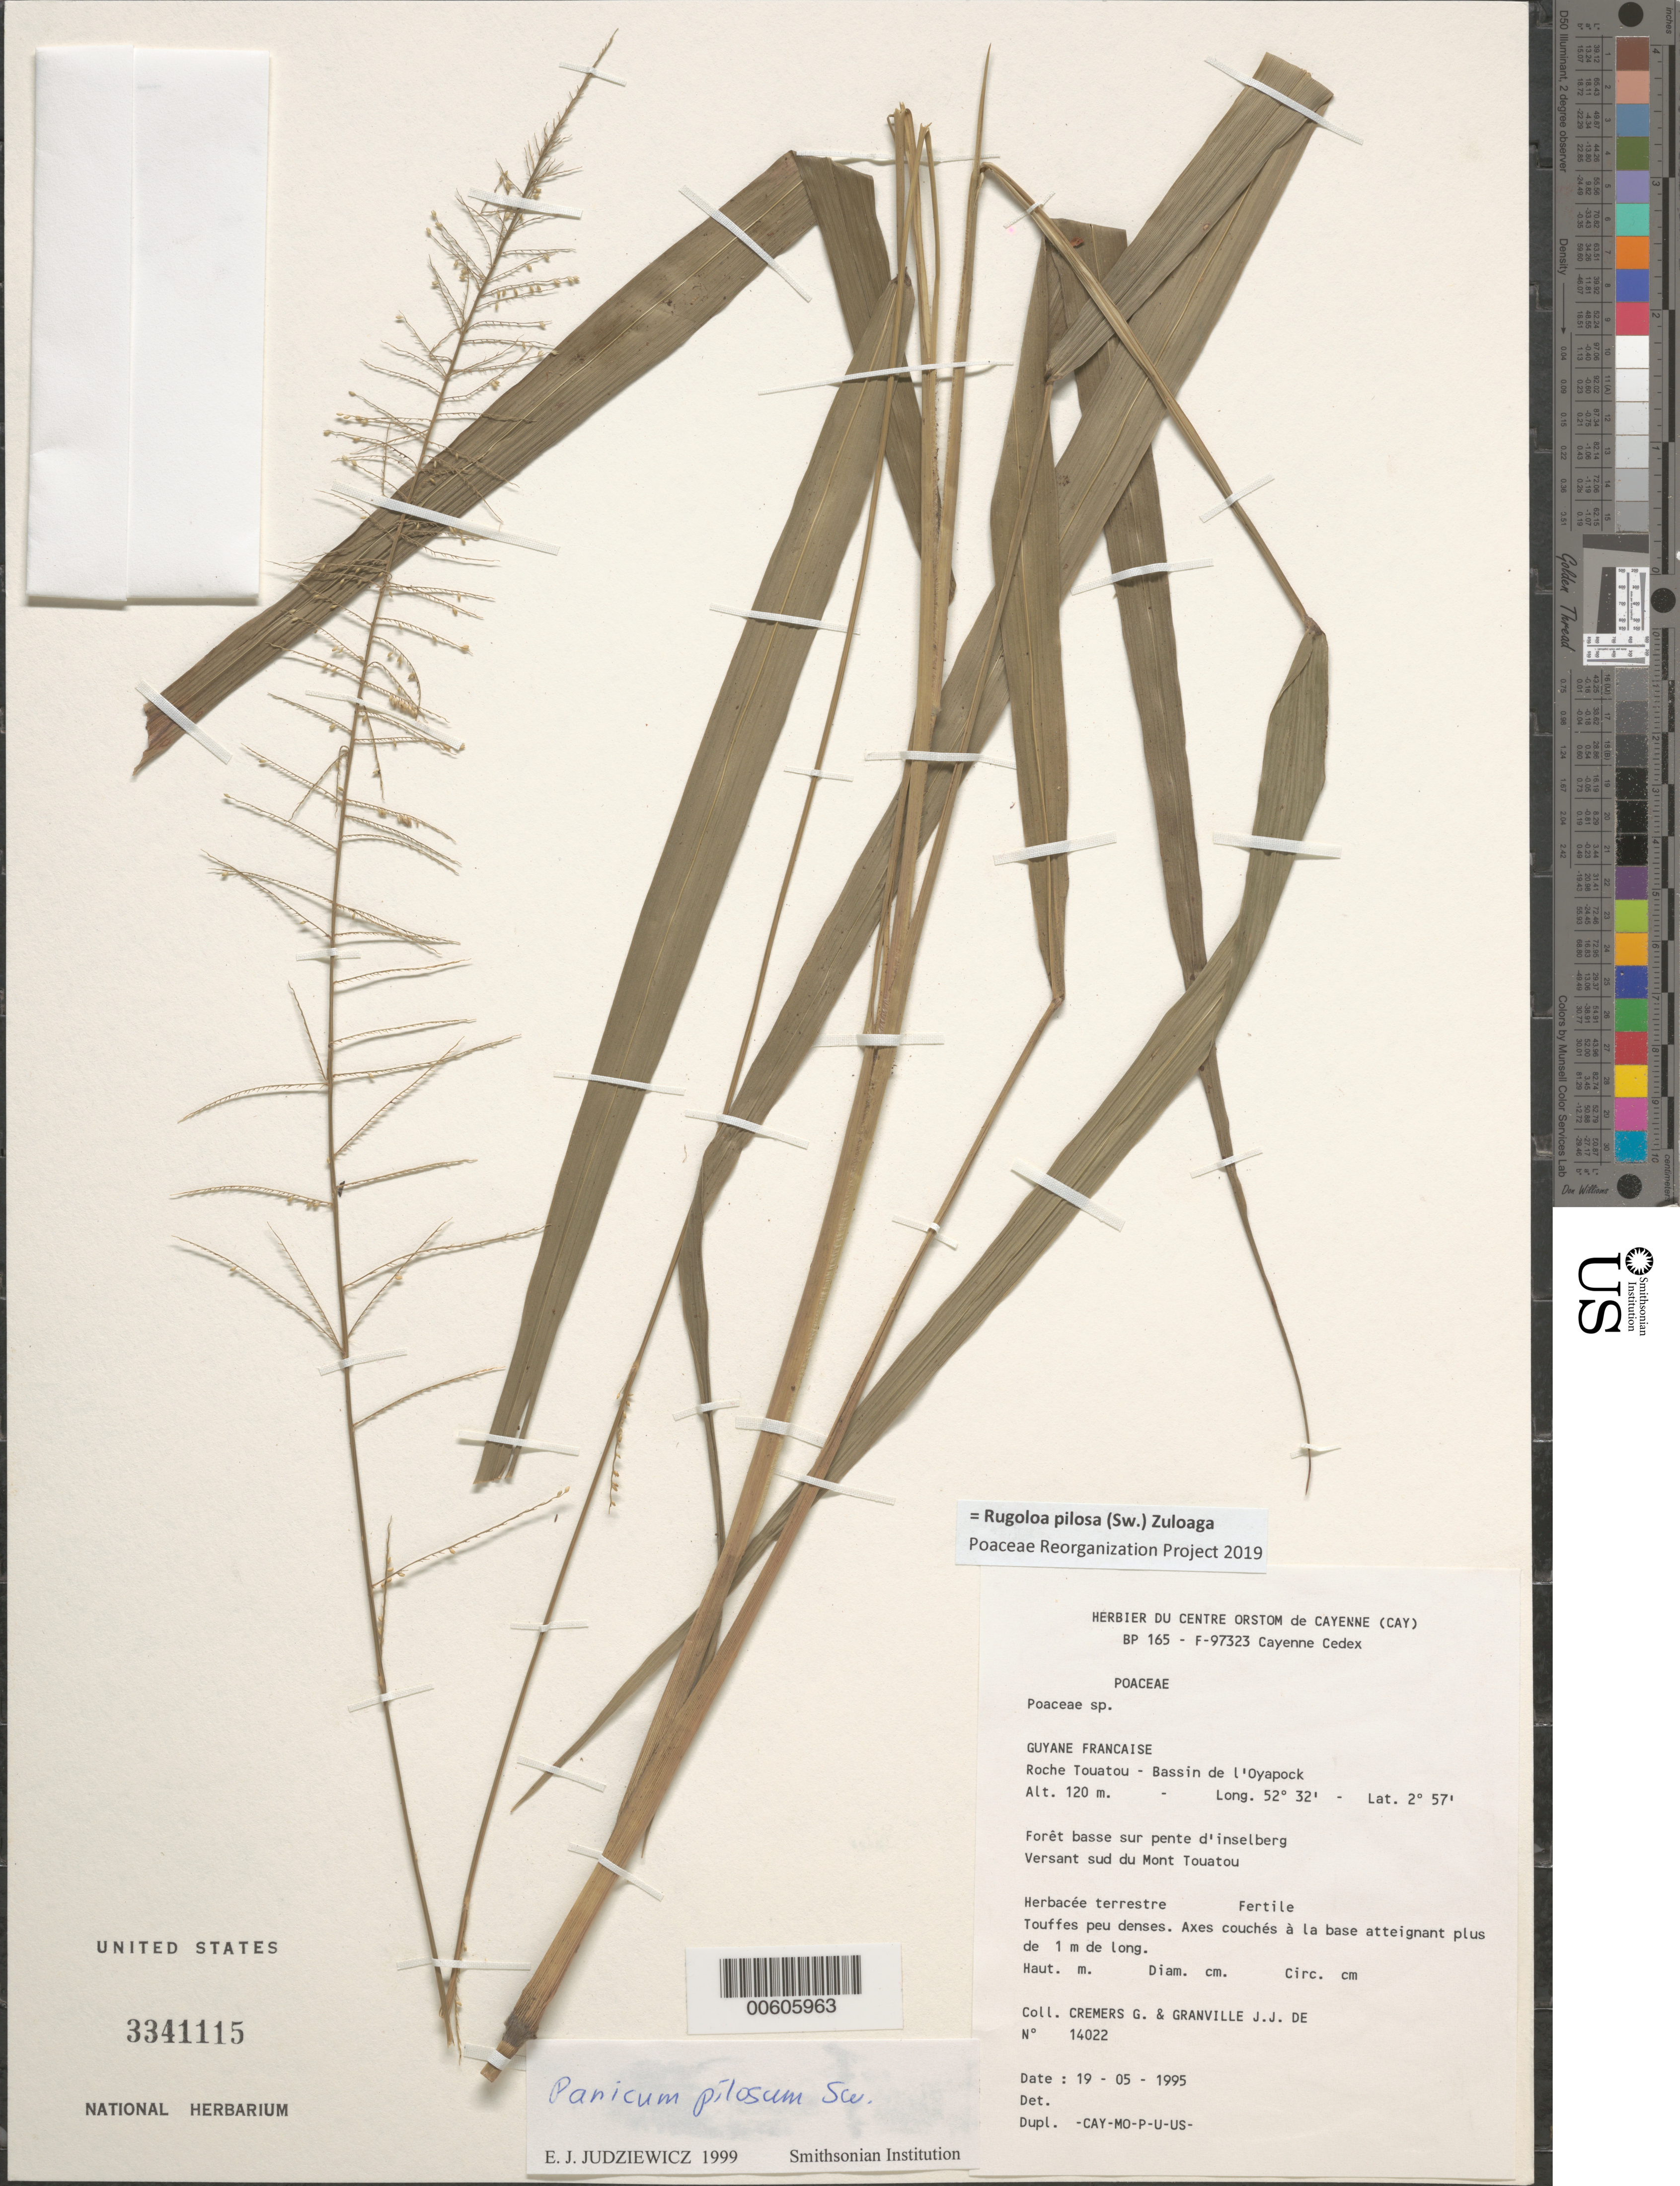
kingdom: Plantae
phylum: Tracheophyta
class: Liliopsida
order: Poales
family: Poaceae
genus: Panicum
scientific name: Panicum pilosum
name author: Sw.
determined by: Judziewicz, E. J.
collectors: G. Cremers & J.-J. de Granville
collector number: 14022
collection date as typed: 19-May-95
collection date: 1995-05-19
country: French Guiana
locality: Roche Touatou, Bassin de l'Oyapock, versant sud du Mont Touatou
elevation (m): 120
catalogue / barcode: US 3341115